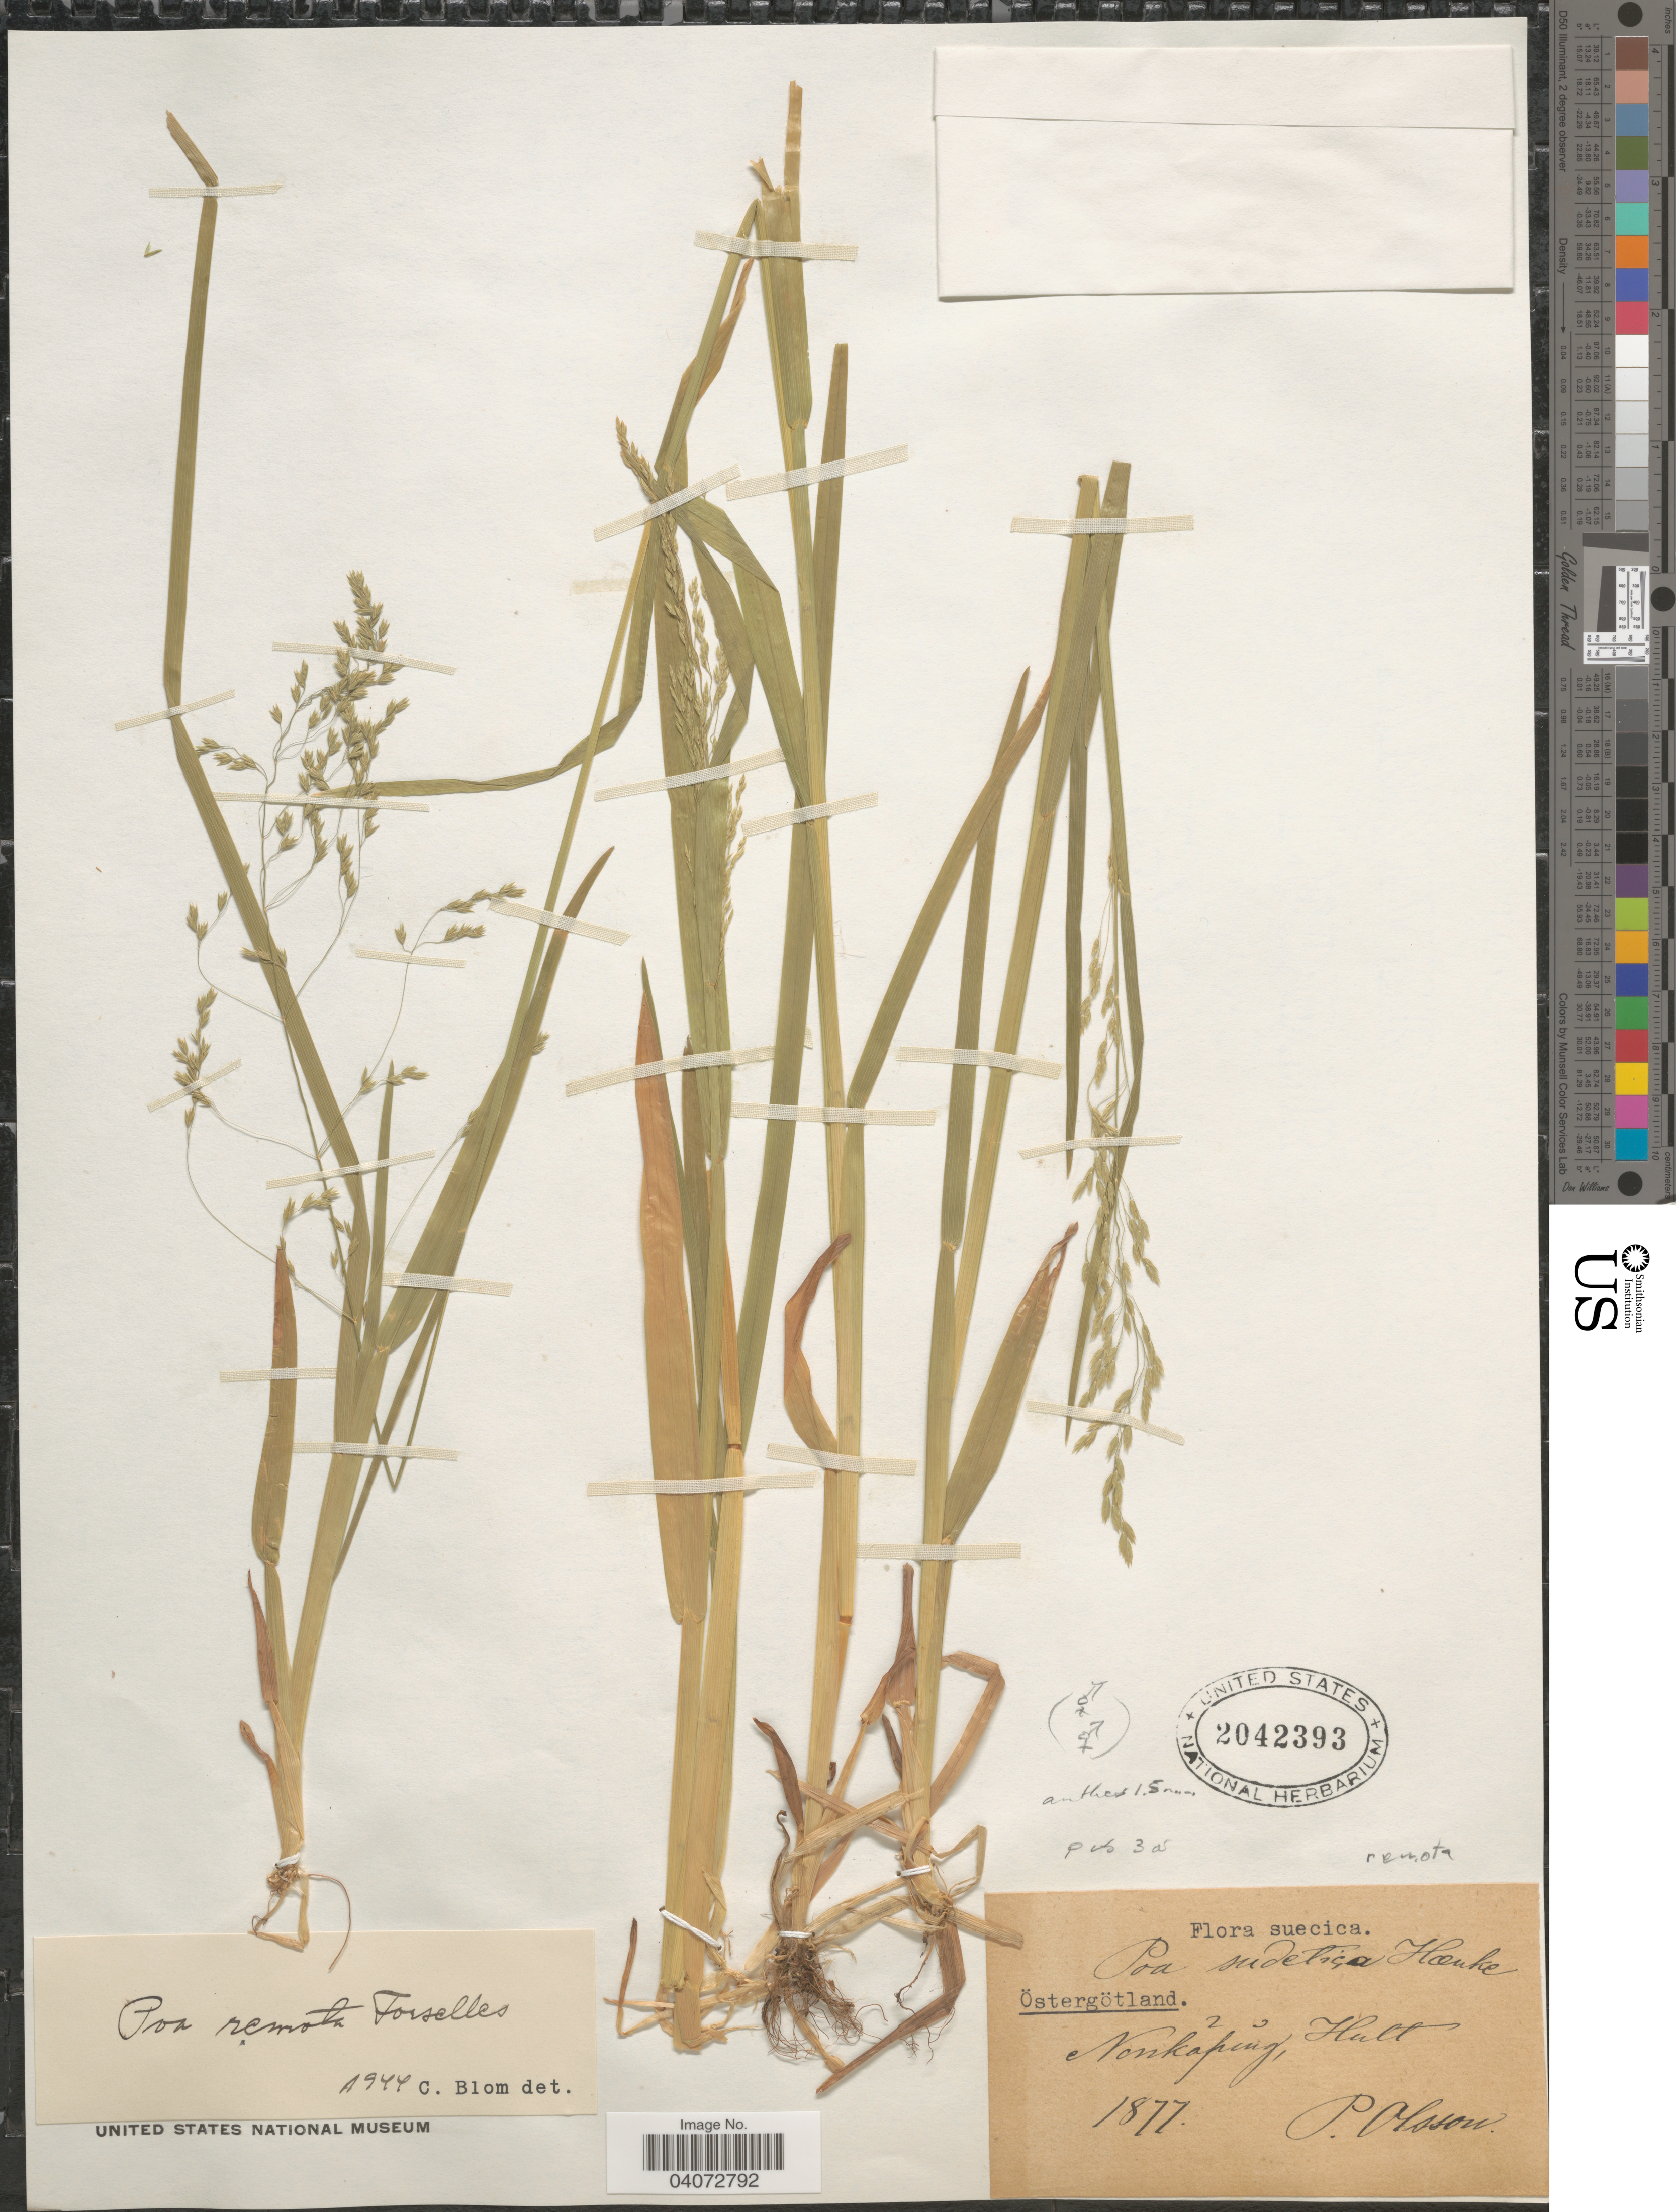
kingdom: Plantae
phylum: Tracheophyta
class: Liliopsida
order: Poales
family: Poaceae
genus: Poa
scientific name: Poa remota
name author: Forselles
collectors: P. Olsson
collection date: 1877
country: Sweden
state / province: Östergötland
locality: Suecica. Östergötland. Norrköping, Hult.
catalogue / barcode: US 2042393